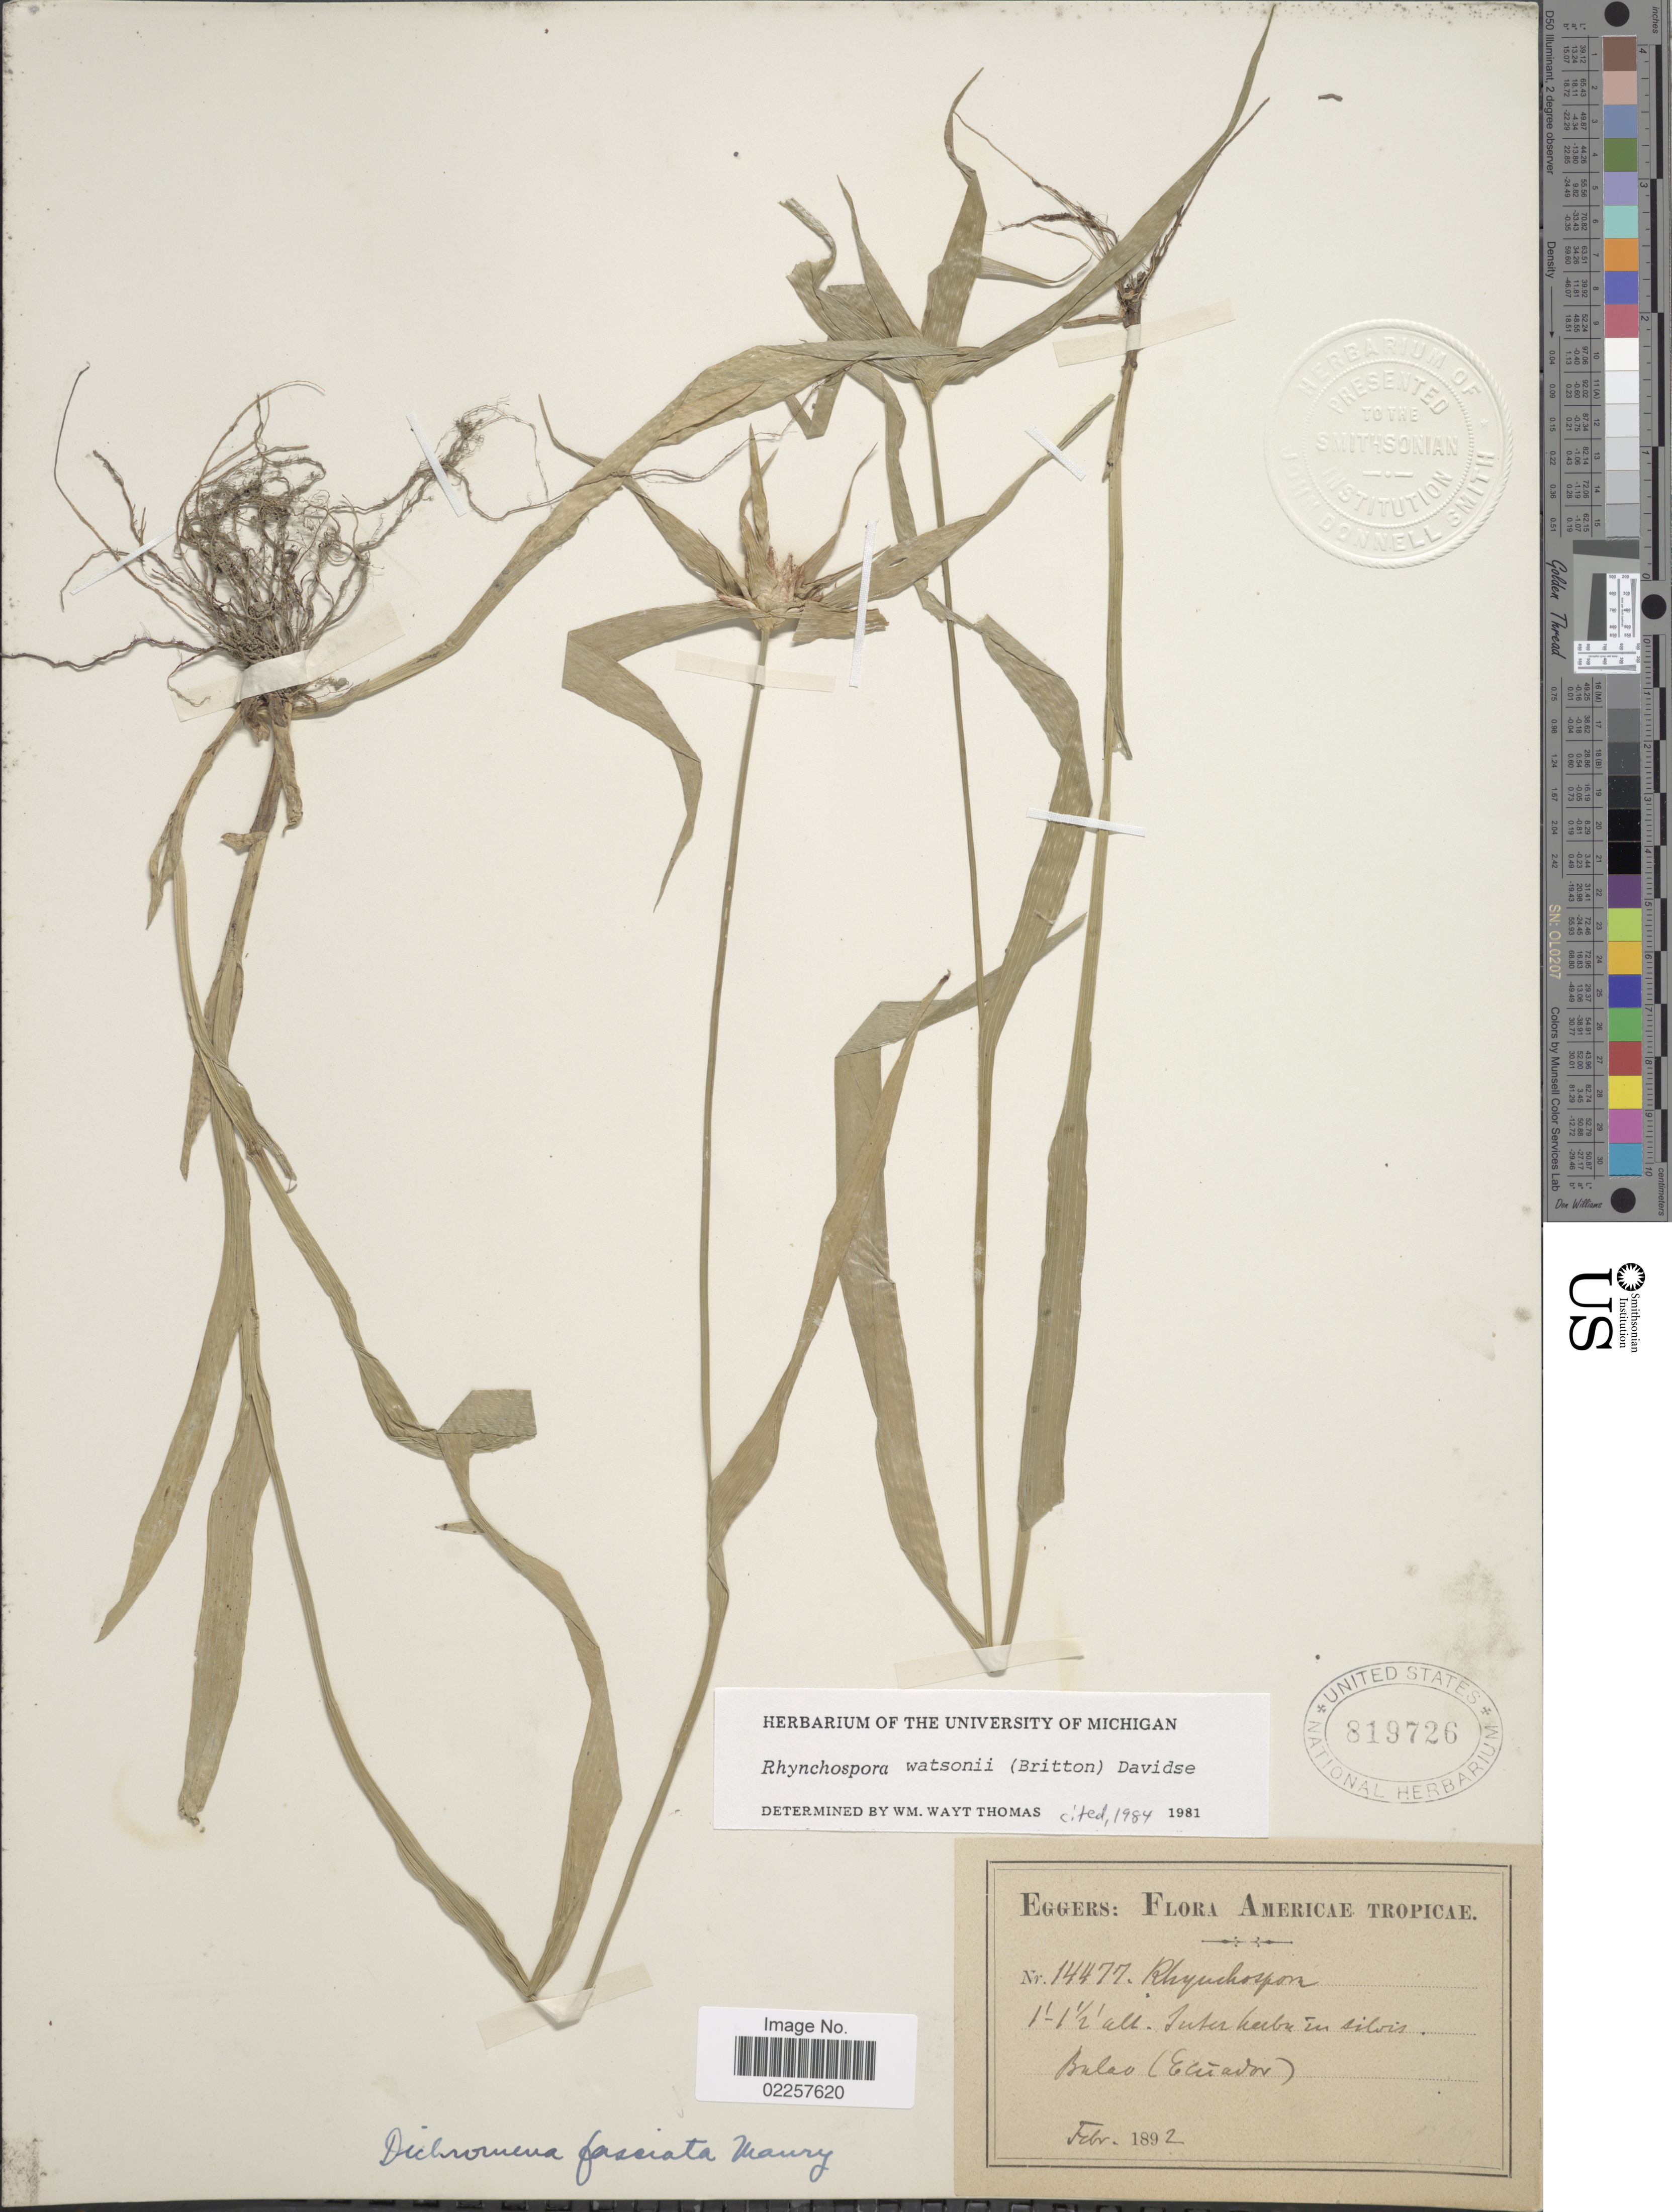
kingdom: Plantae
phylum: Tracheophyta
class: Liliopsida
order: Poales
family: Cyperaceae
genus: Rhynchospora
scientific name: Rhynchospora watsonii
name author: (Britton) Davidse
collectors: -. Eggers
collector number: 14477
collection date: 1892-02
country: Ecuador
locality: Balao.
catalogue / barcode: US 819726